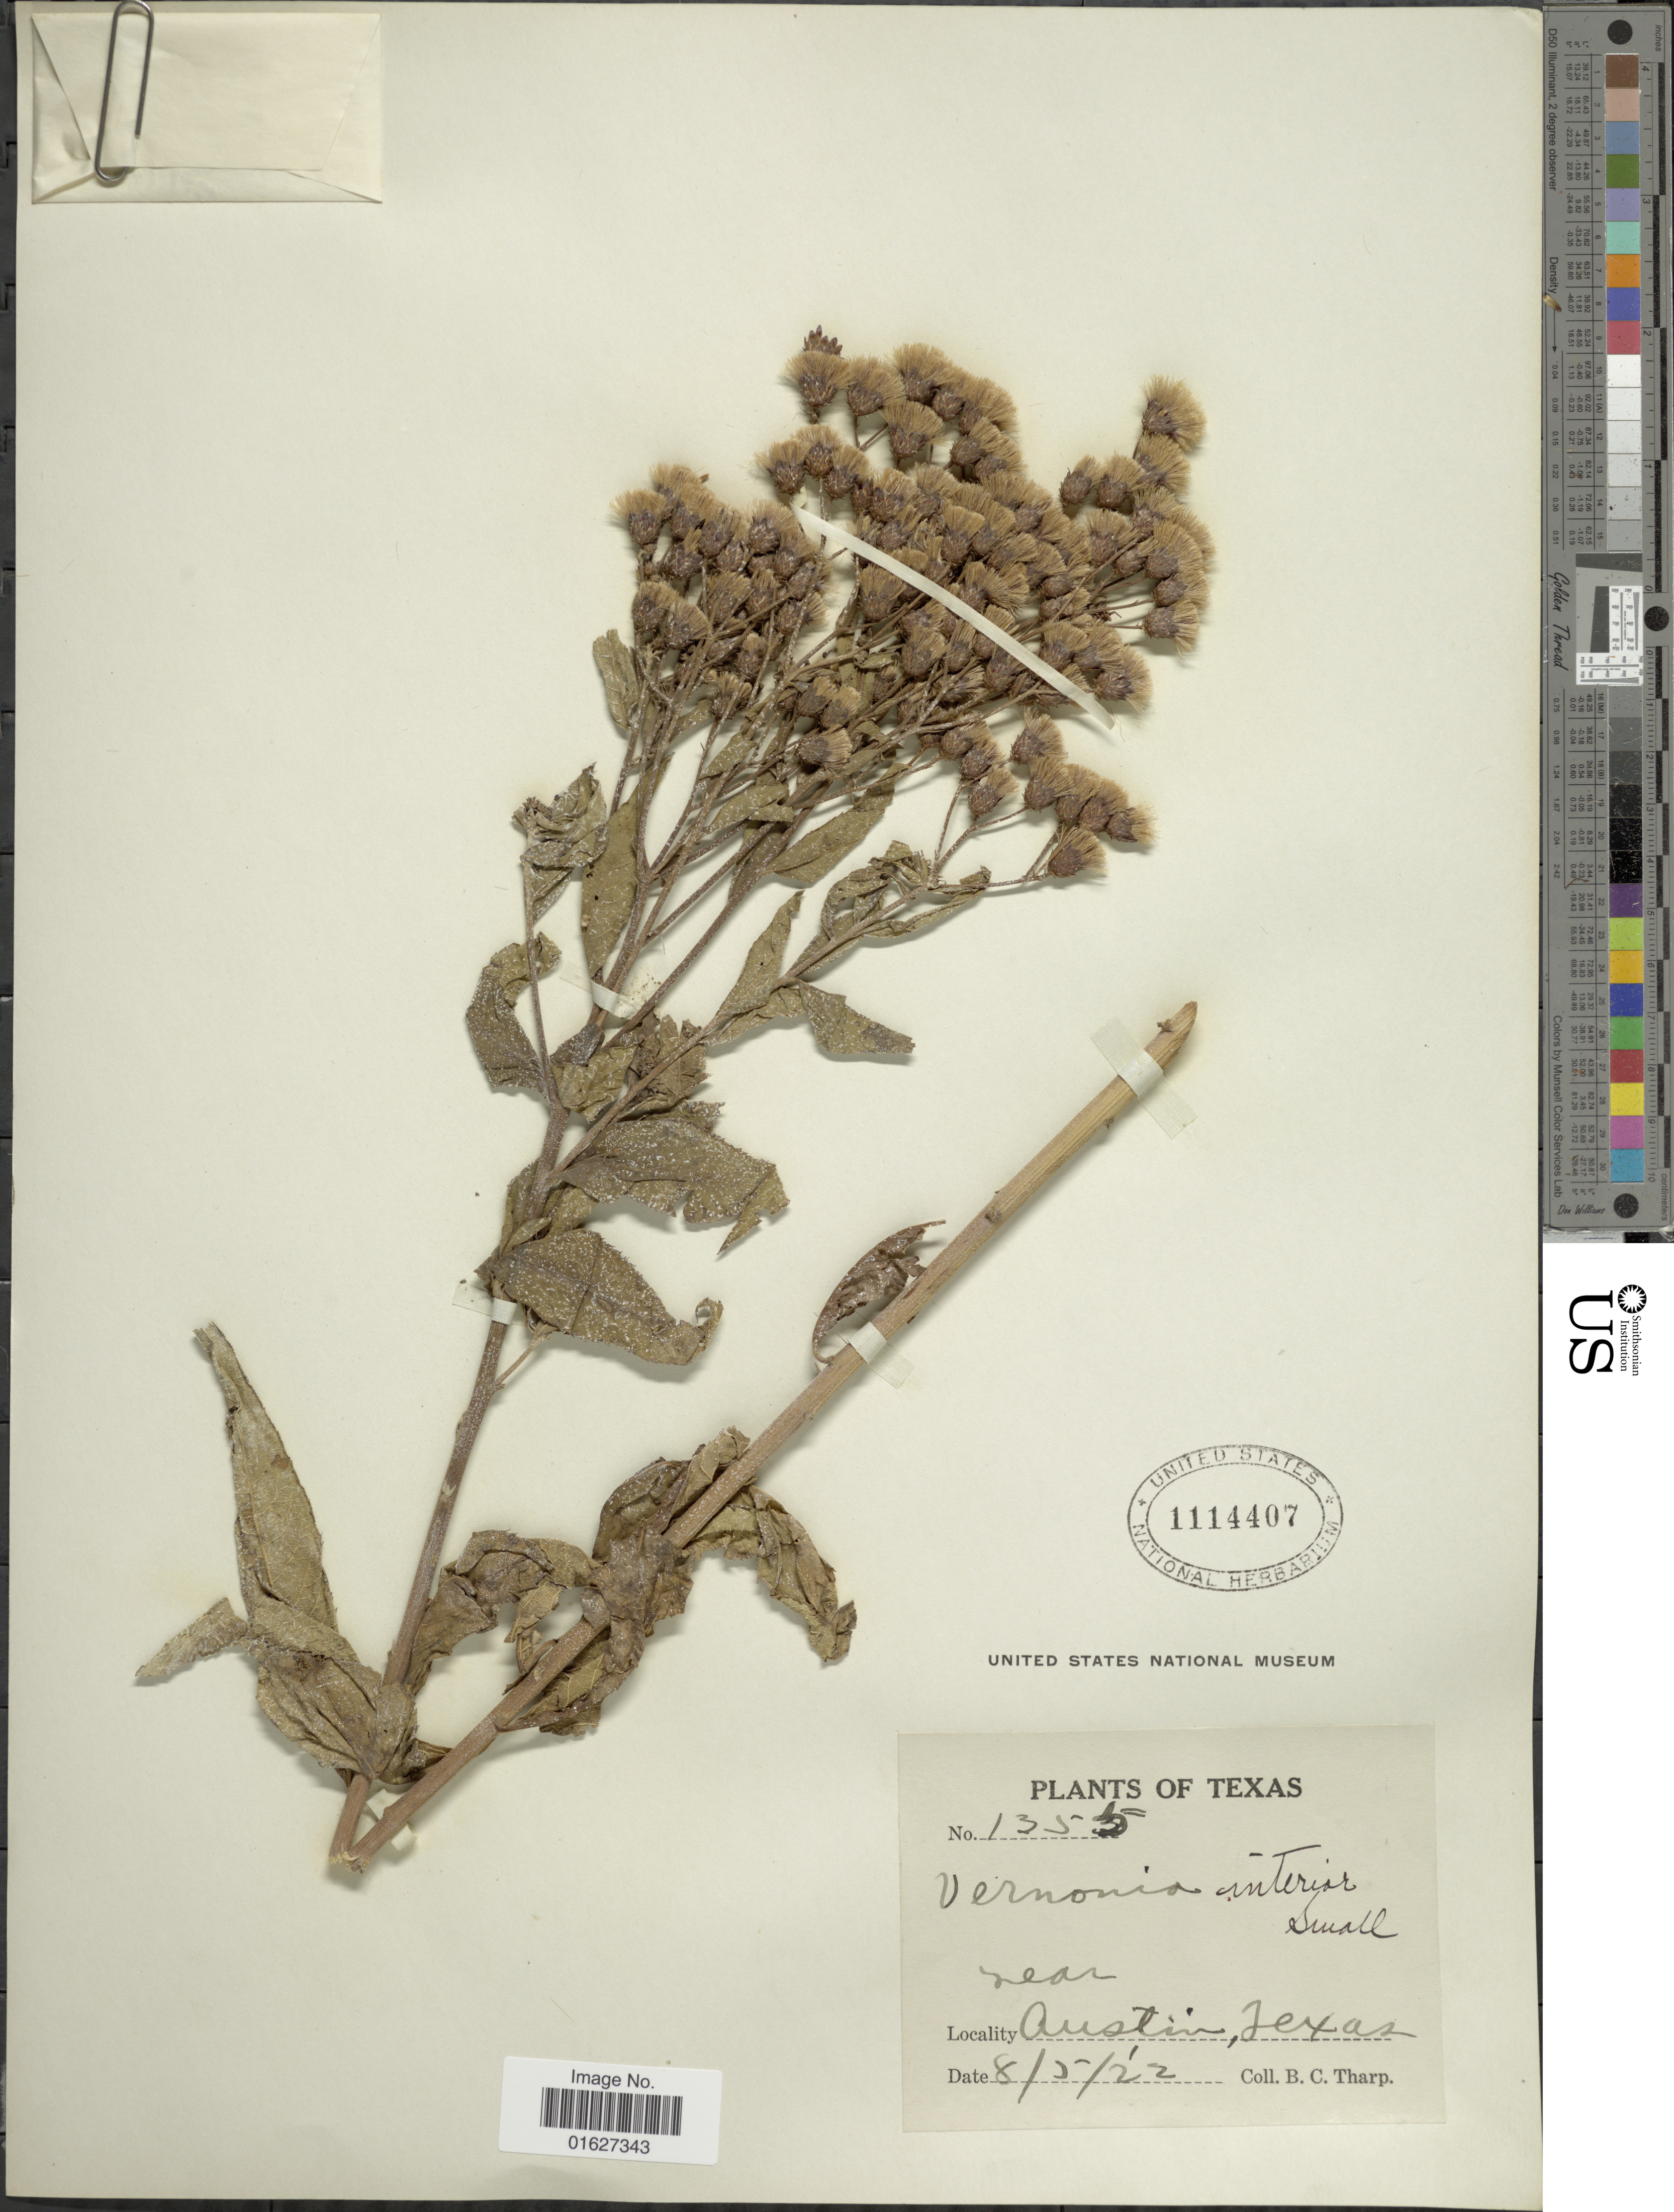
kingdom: Plantae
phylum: Tracheophyta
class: Magnoliopsida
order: Asterales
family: Asteraceae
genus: Vernonia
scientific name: Vernonia baldwinii subsp. interior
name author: (Small) Faust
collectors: B. C. Tharp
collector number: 1355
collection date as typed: Transcribed d/m/y: 5/8/22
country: United States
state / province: Texas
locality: Tecas. near Austin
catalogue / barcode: US 1114407